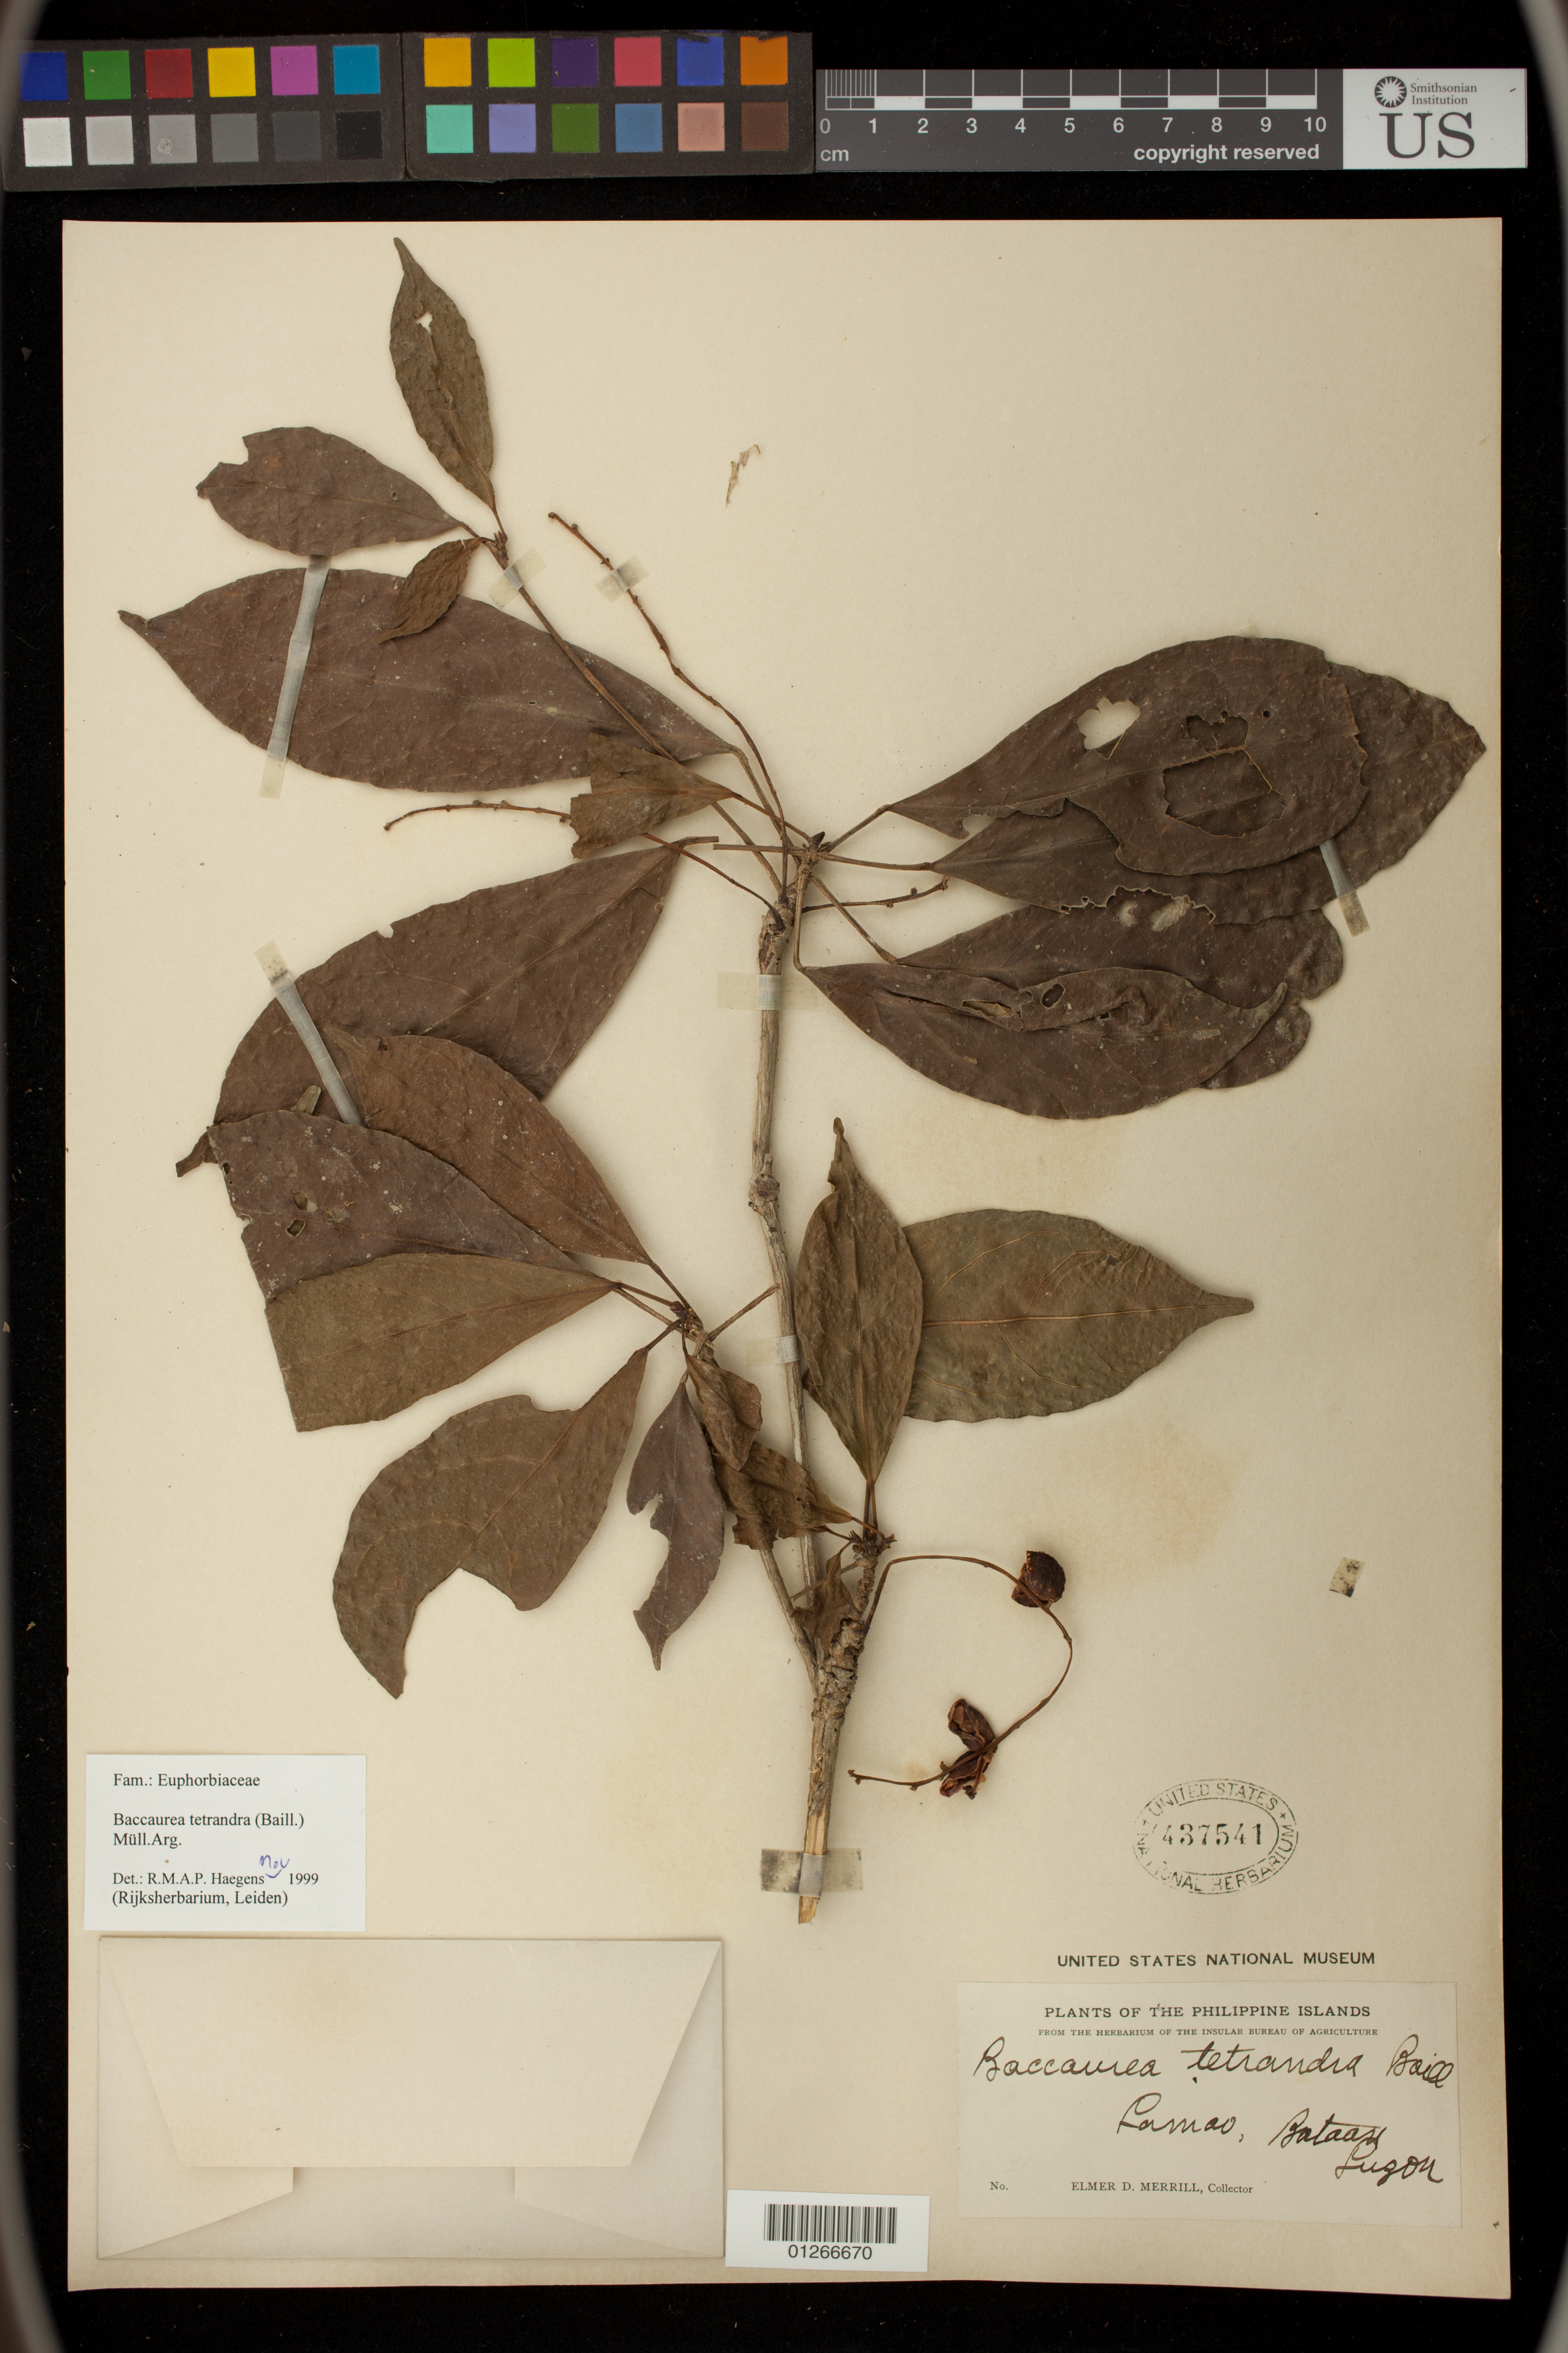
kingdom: Plantae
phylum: Tracheophyta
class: Magnoliopsida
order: Malpighiales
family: Phyllanthaceae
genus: Baccaurea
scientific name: Baccaurea tetrandra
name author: (Baill.) Müll. Arg.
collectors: E. D. Merrill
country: Philippines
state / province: Central Luzon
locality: Lamao, Bataan, Luzon